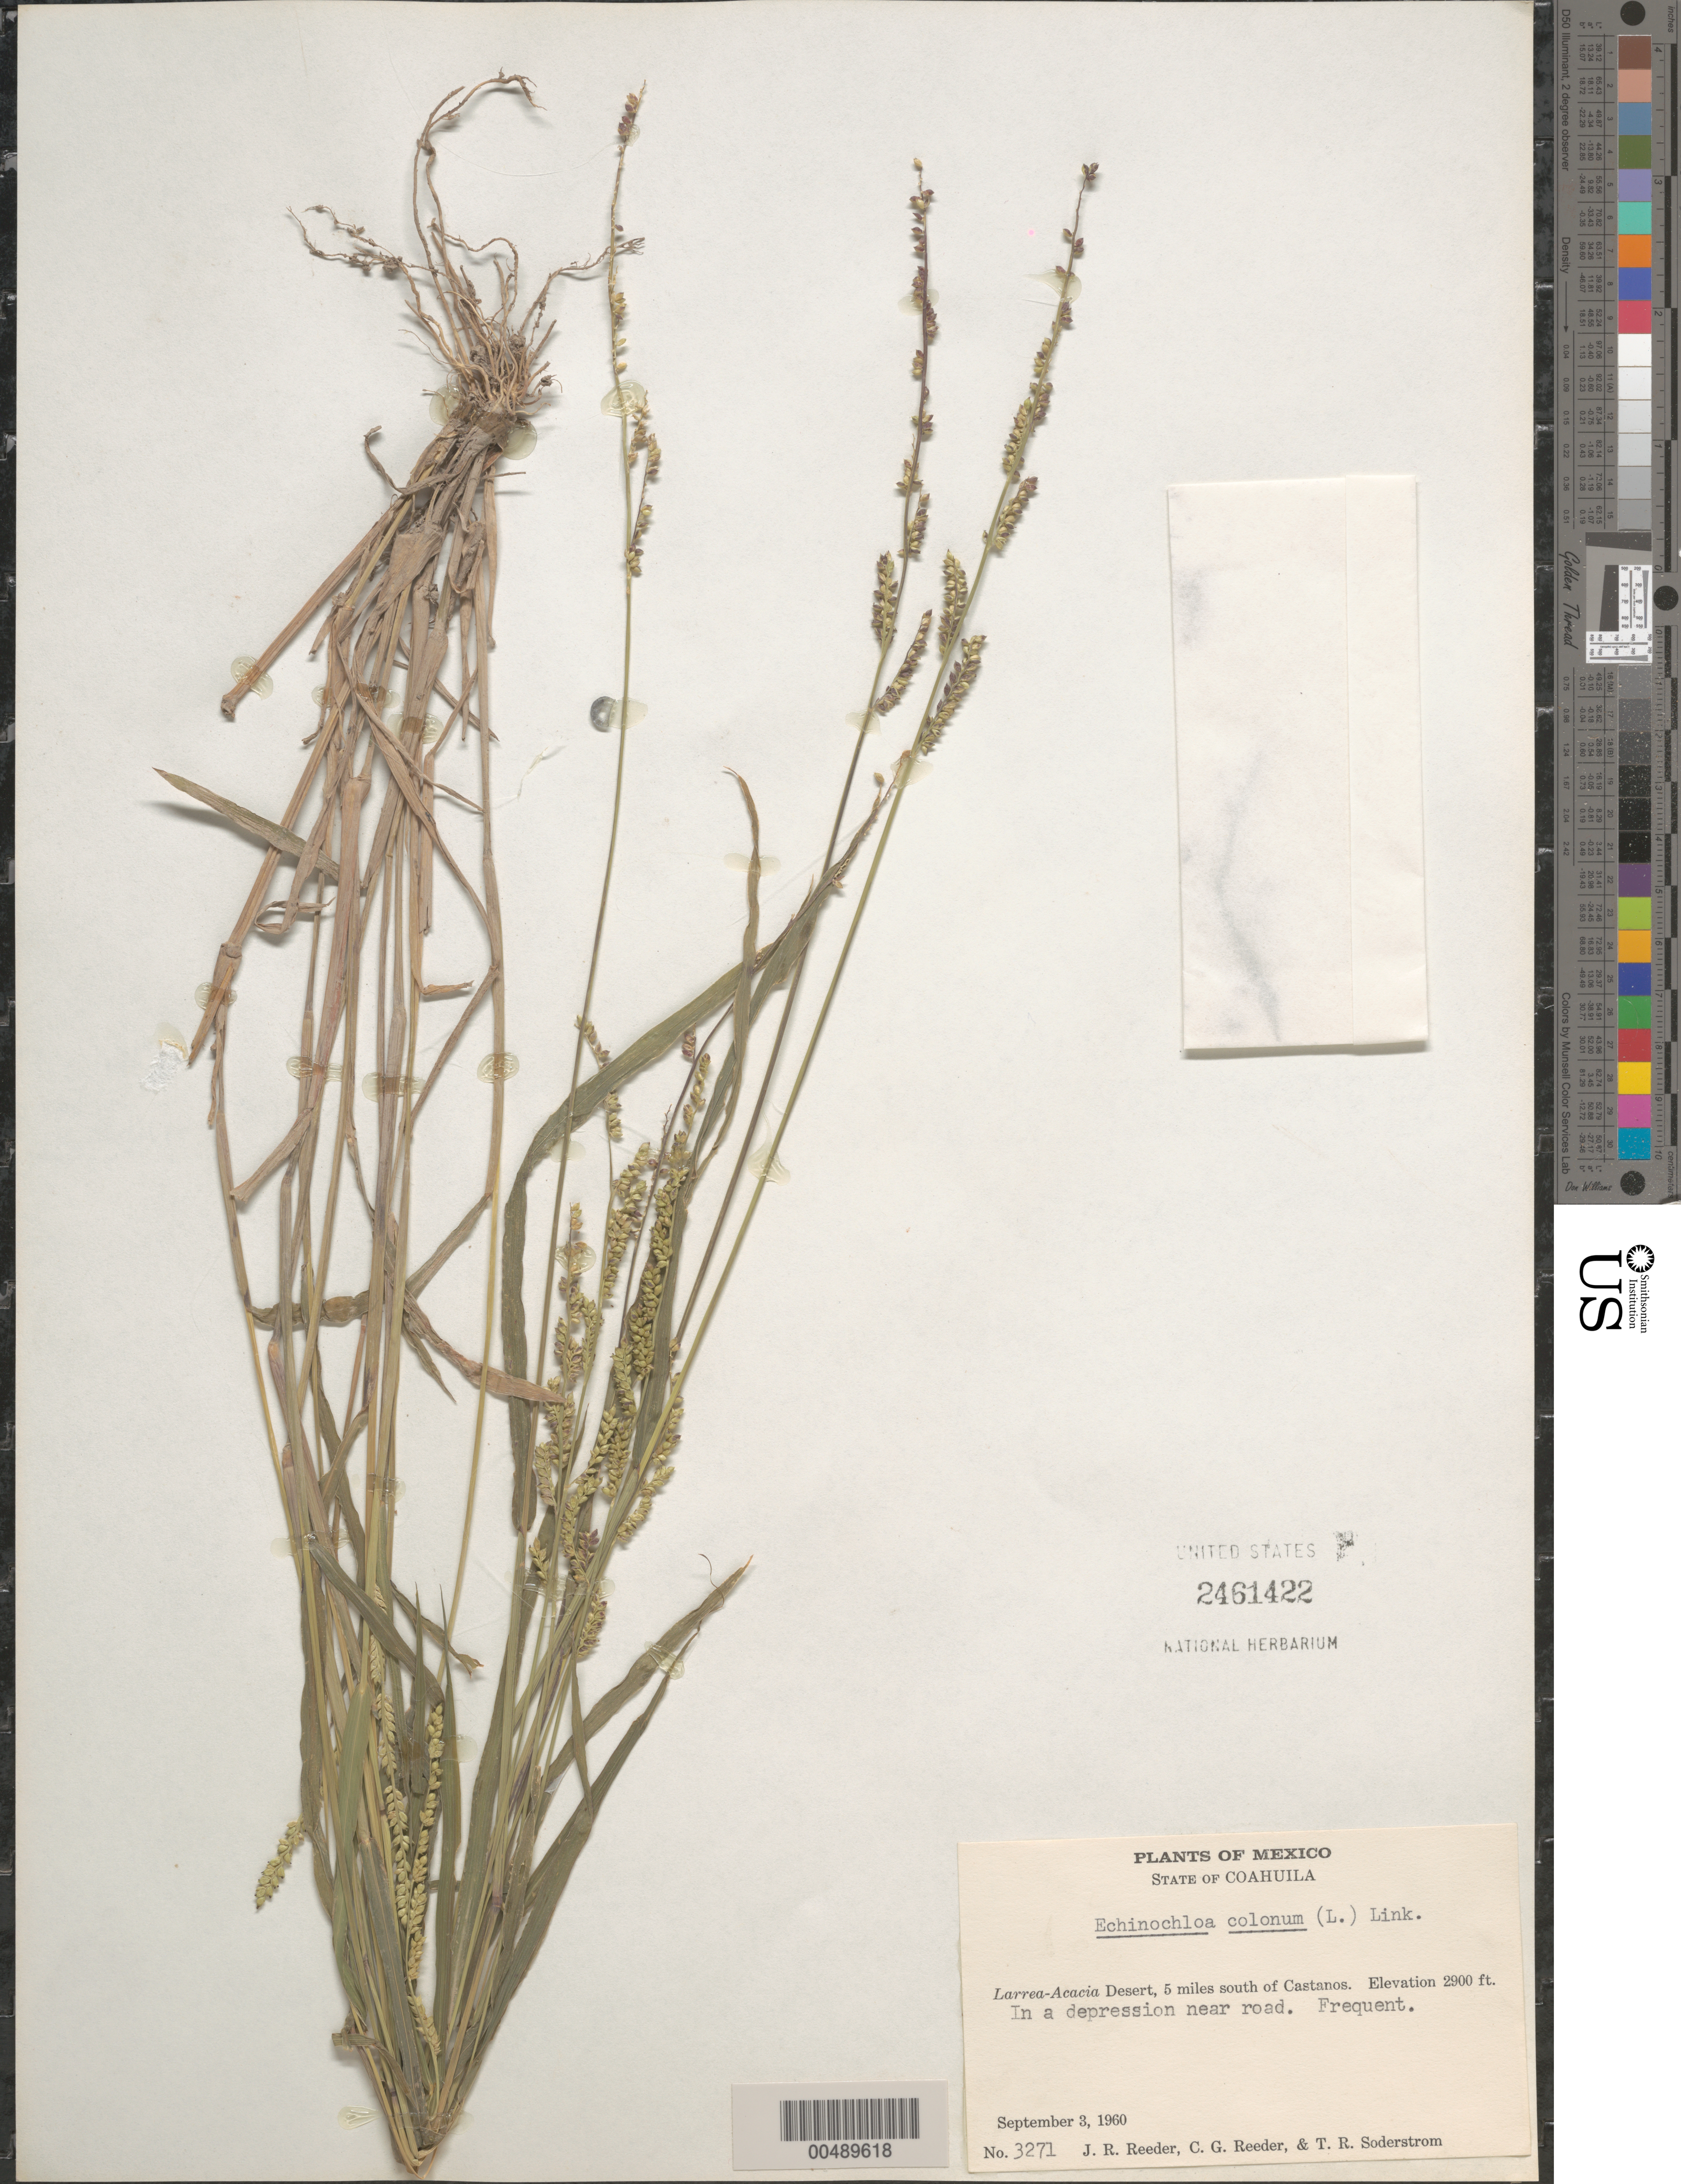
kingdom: Plantae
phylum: Tracheophyta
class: Liliopsida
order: Poales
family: Poaceae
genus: Echinochloa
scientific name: Echinochloa colona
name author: (L.) Link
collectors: J. R. Reeder, C. G. Reeder & T. R. Soderstrom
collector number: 32271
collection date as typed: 3 Sep 1960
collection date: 1960-09-03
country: Mexico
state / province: Coahuila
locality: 5 mi S of Castanos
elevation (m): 884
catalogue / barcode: US 2461422